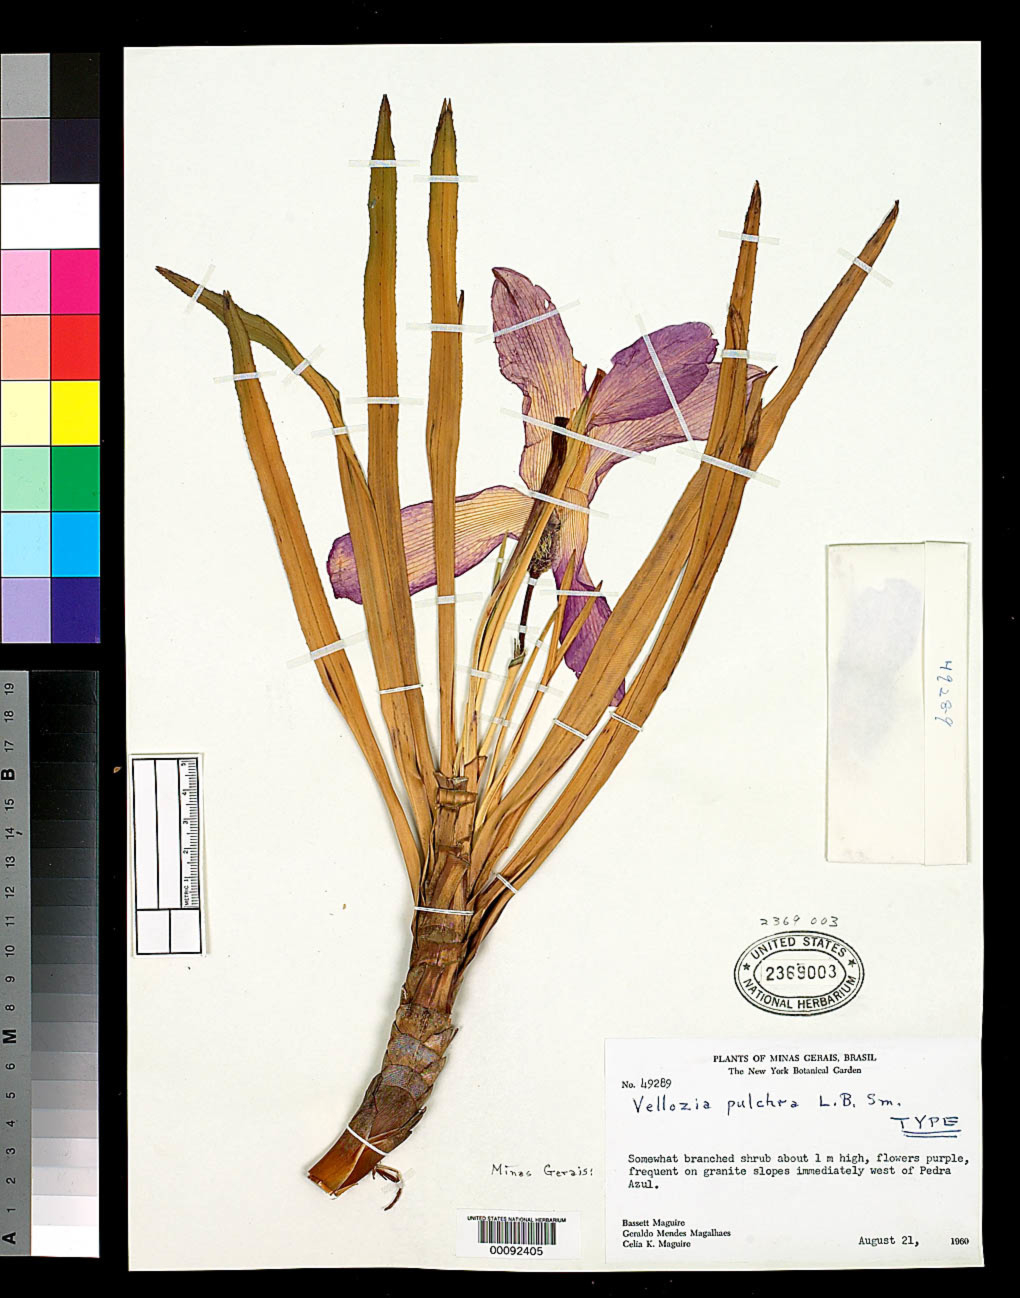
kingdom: Plantae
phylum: Tracheophyta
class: Liliopsida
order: Pandanales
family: Velloziaceae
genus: Vellozia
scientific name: Vellozia pulchra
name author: L.B. Sm.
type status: Holotype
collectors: B. Maguire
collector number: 49289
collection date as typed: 21 Aug 1960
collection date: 1960-08-21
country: Brazil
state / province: Minas Gerais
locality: West of Pedra Azul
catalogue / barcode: US 2369003